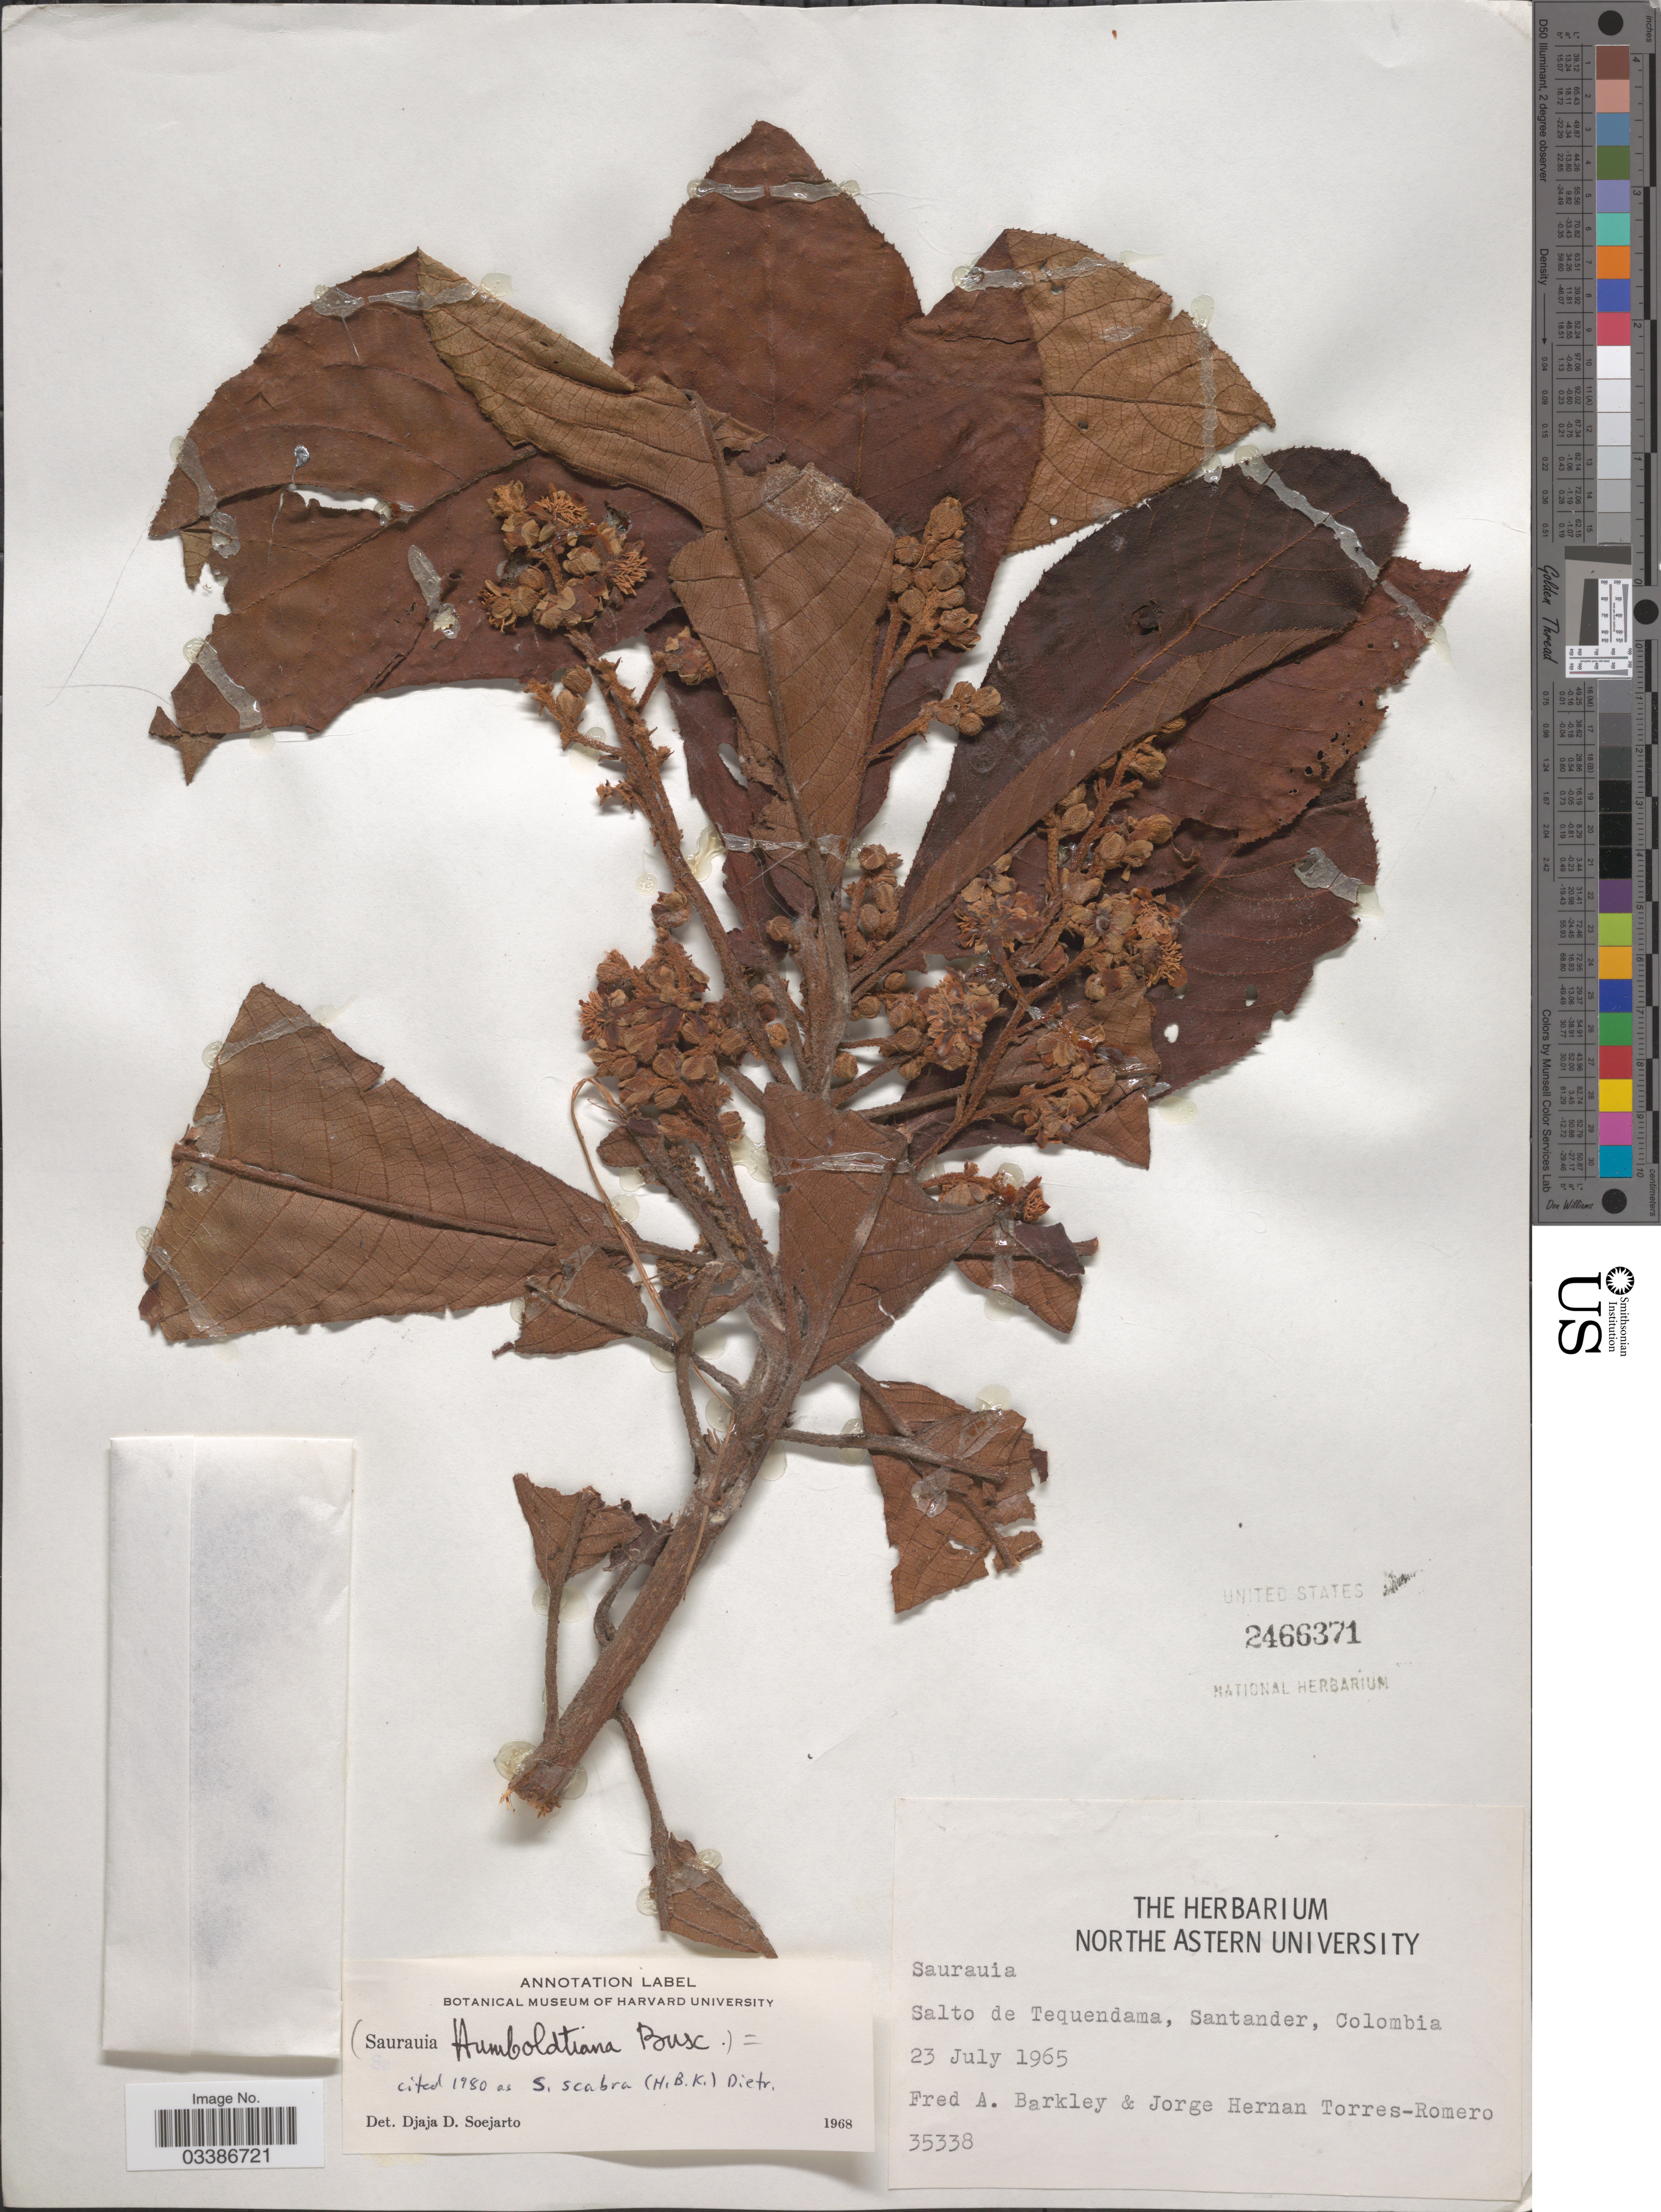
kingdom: Plantae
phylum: Tracheophyta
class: Magnoliopsida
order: Ericales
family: Actinidiaceae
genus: Saurauia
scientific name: Saurauia scabra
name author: (Kunth) D. Dietr.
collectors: F. A. Barkley & J. Torres-Romero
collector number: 35338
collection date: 1965-07-23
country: Colombia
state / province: Santander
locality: Salto de Tequendama.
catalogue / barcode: US 2466371